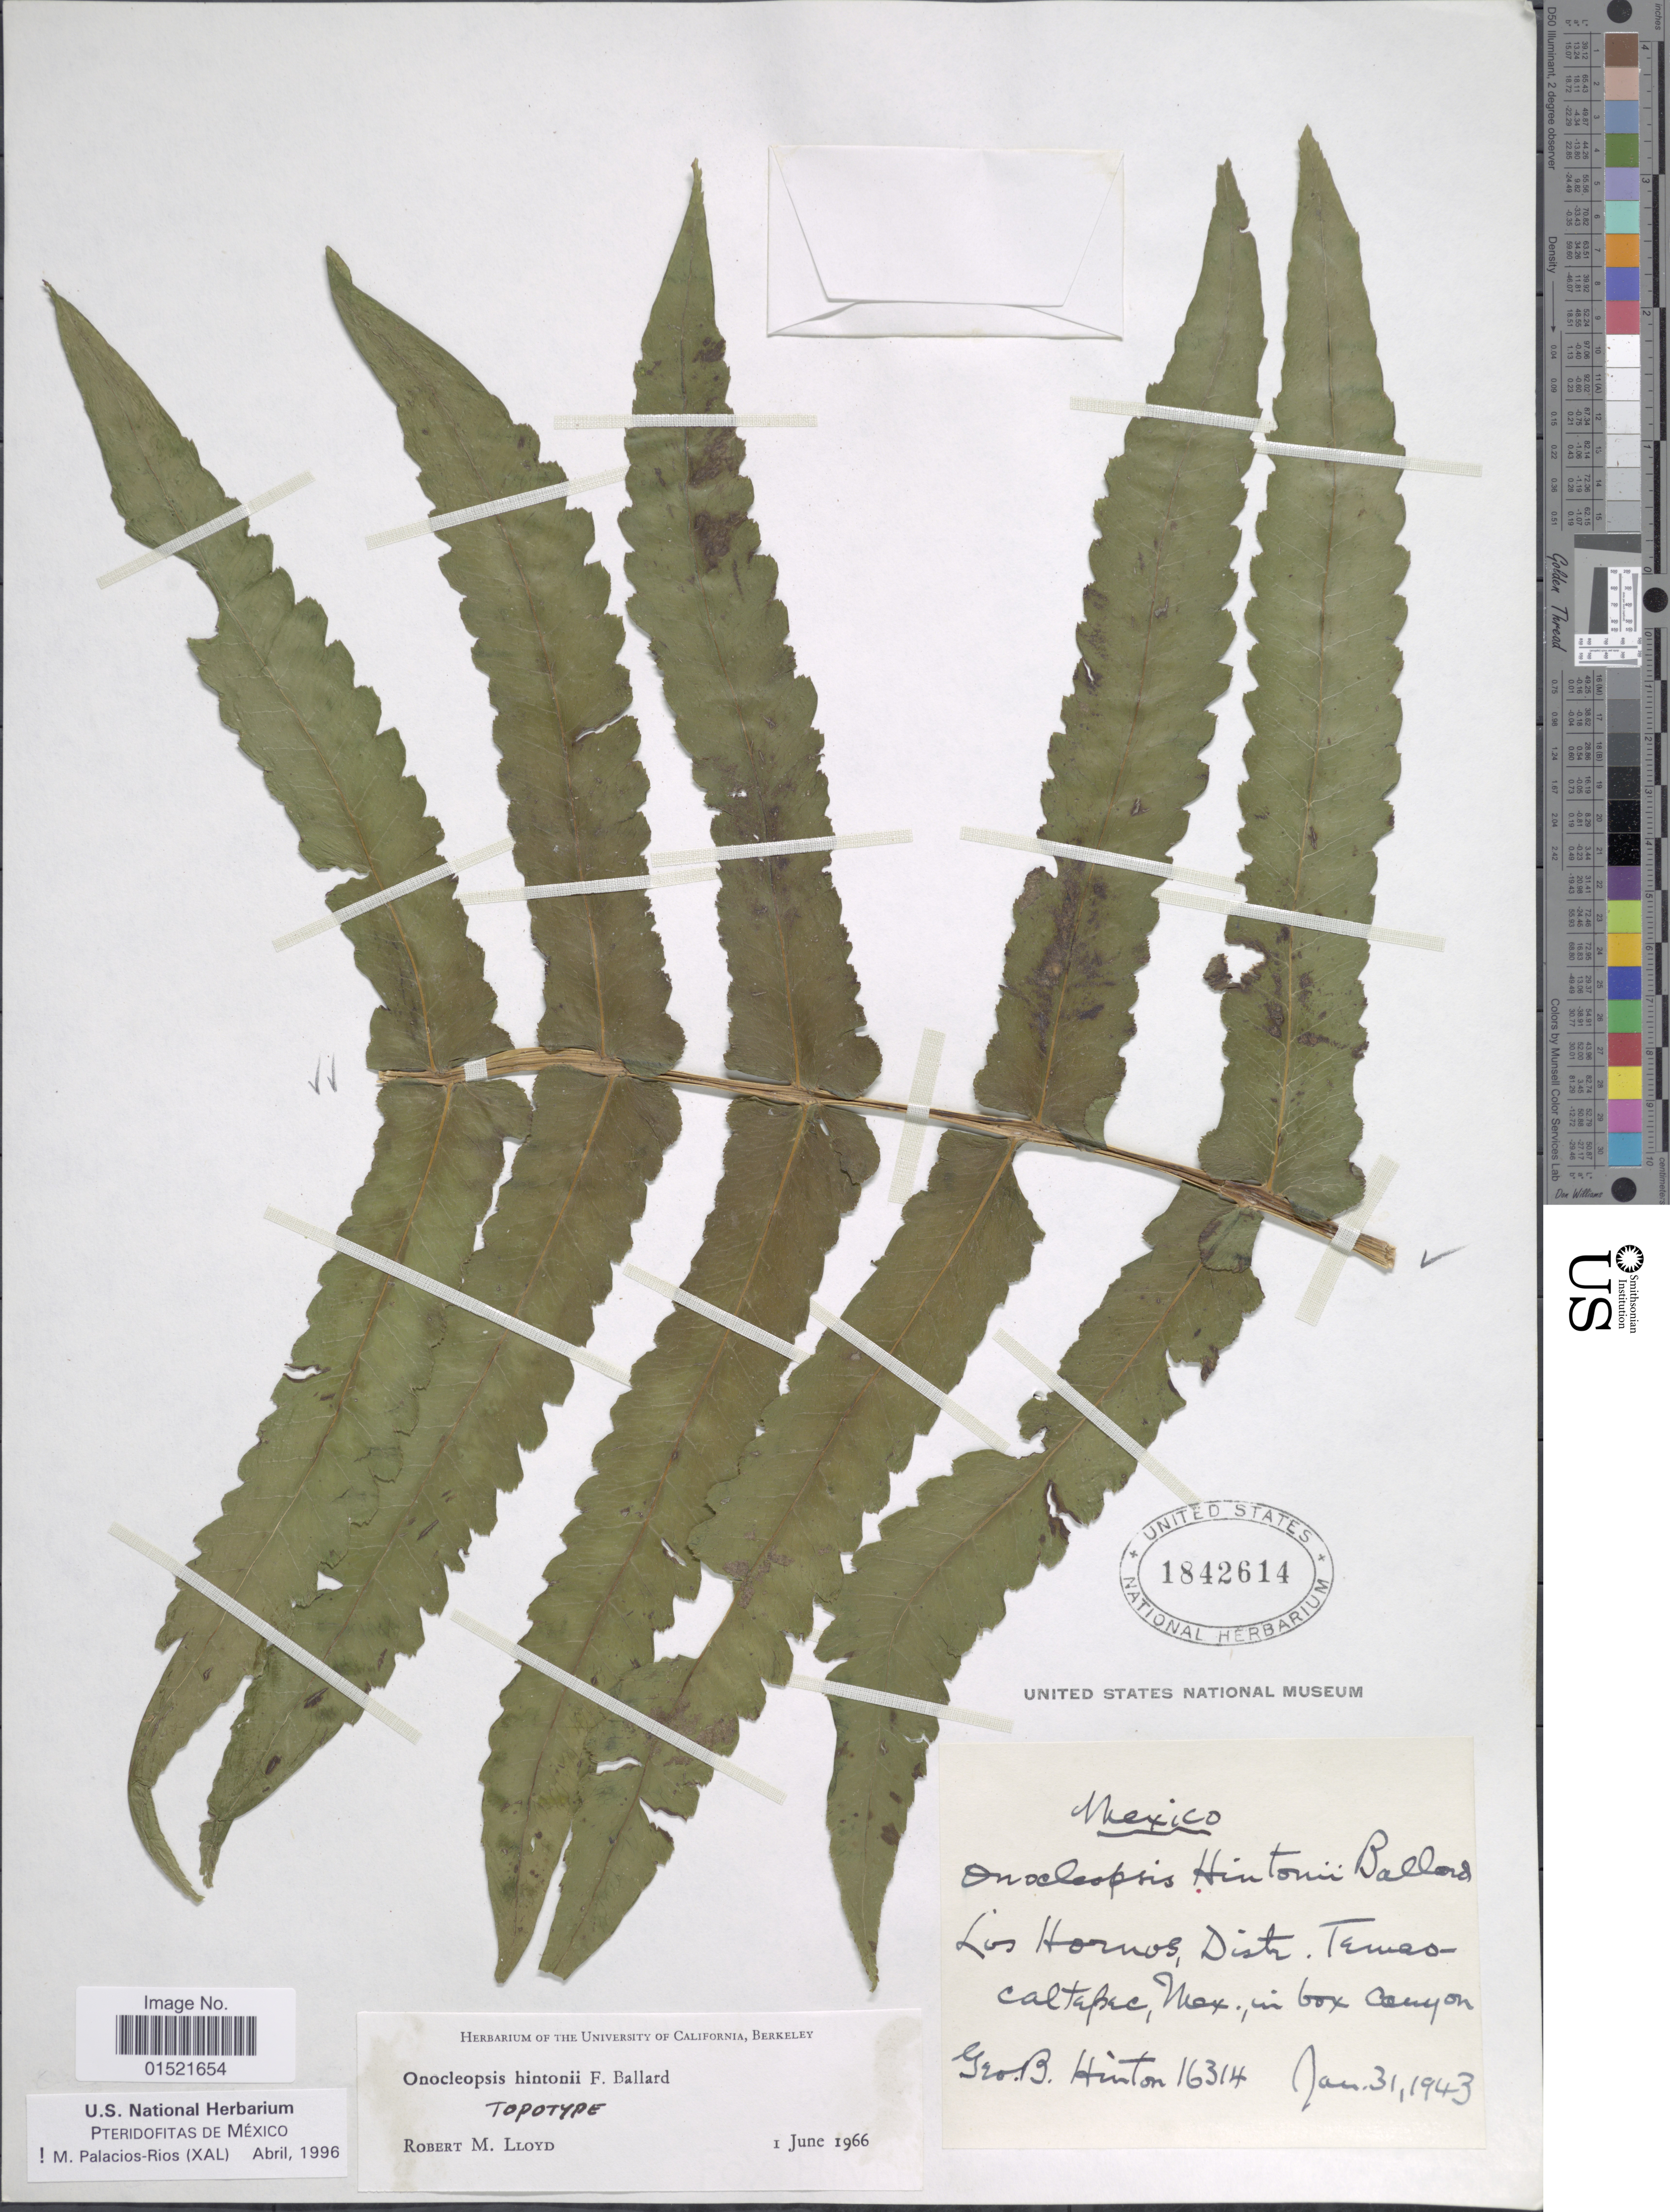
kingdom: Plantae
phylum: Tracheophyta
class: Polypodiopsida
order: Polypodiales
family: Onocleaceae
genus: Onocleopsis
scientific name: Onocleopsis hintonii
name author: F. Ballard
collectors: G. B. Hinton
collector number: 16314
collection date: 1943-01-31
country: Mexico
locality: Los Hornos, Distr. Temascaltepec, Mex., in box Canyon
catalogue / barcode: US 1842614